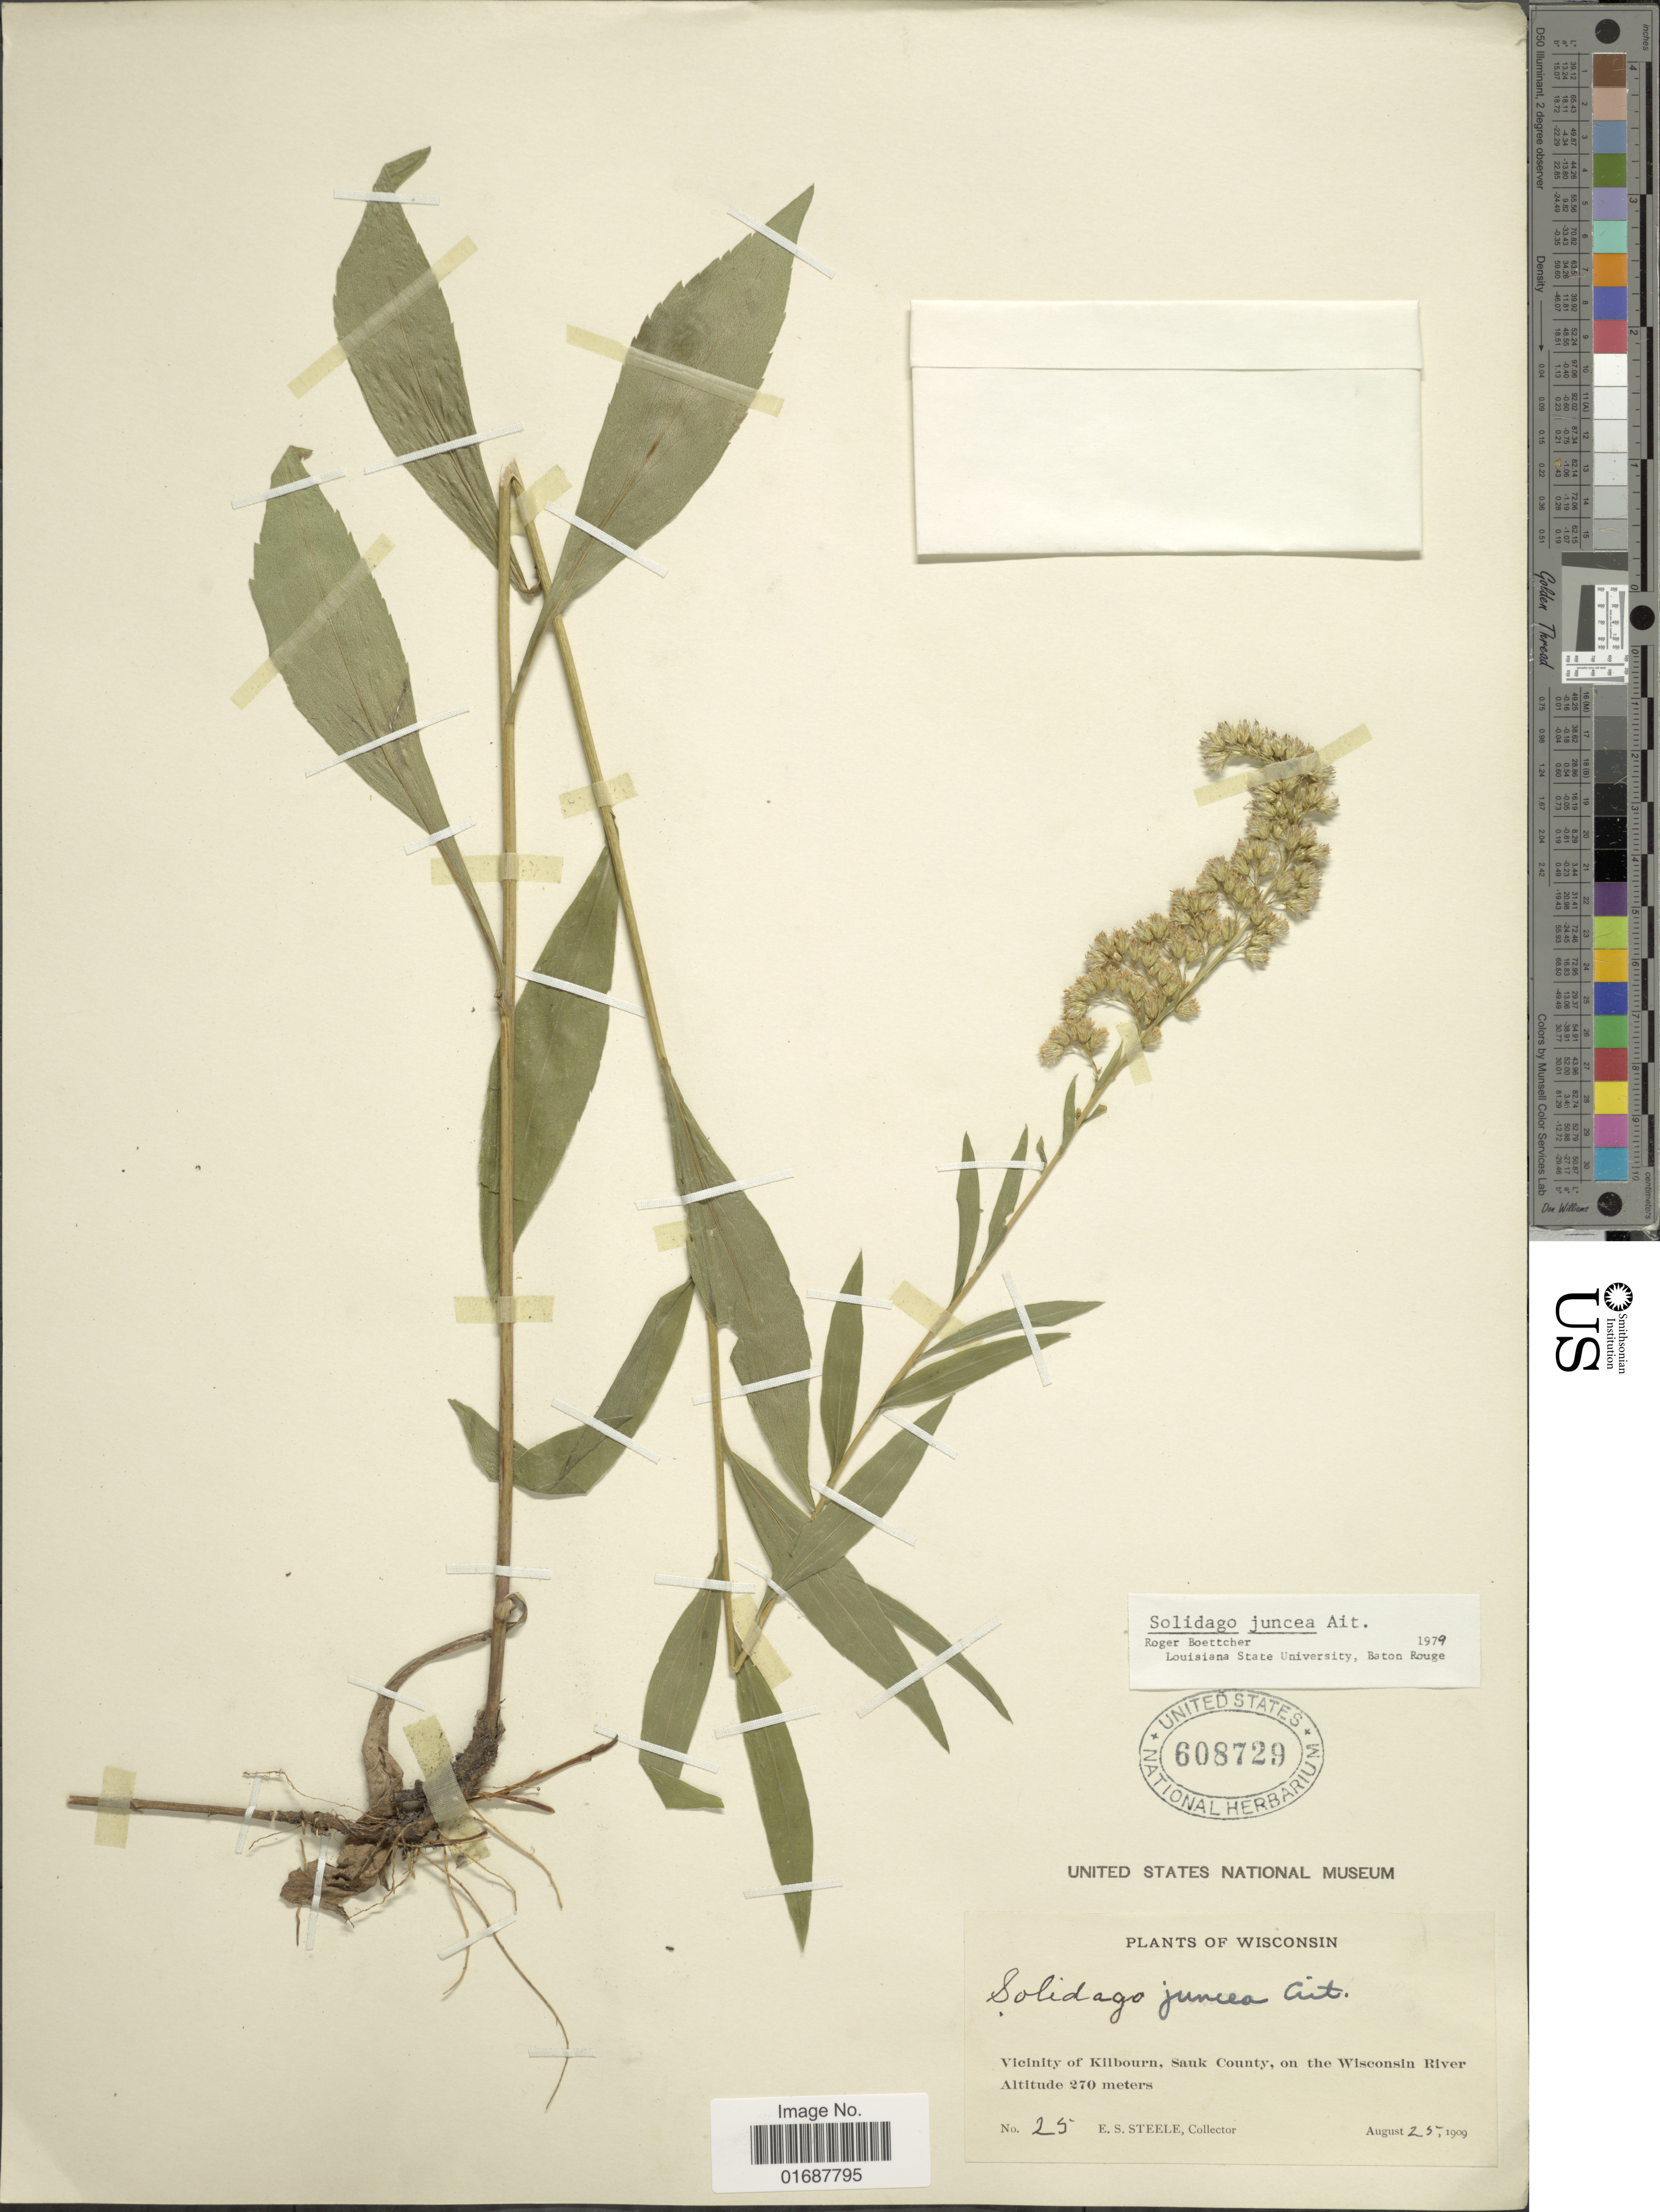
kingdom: Plantae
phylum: Tracheophyta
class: Magnoliopsida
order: Asterales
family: Asteraceae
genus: Solidago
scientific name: Solidago juncea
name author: Aiton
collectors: E. Steele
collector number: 25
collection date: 1909-08-25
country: United States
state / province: Wisconsin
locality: Vicinity of Kilbourn, Sauk County, on the Wisconsin River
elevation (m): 270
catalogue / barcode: US 608729